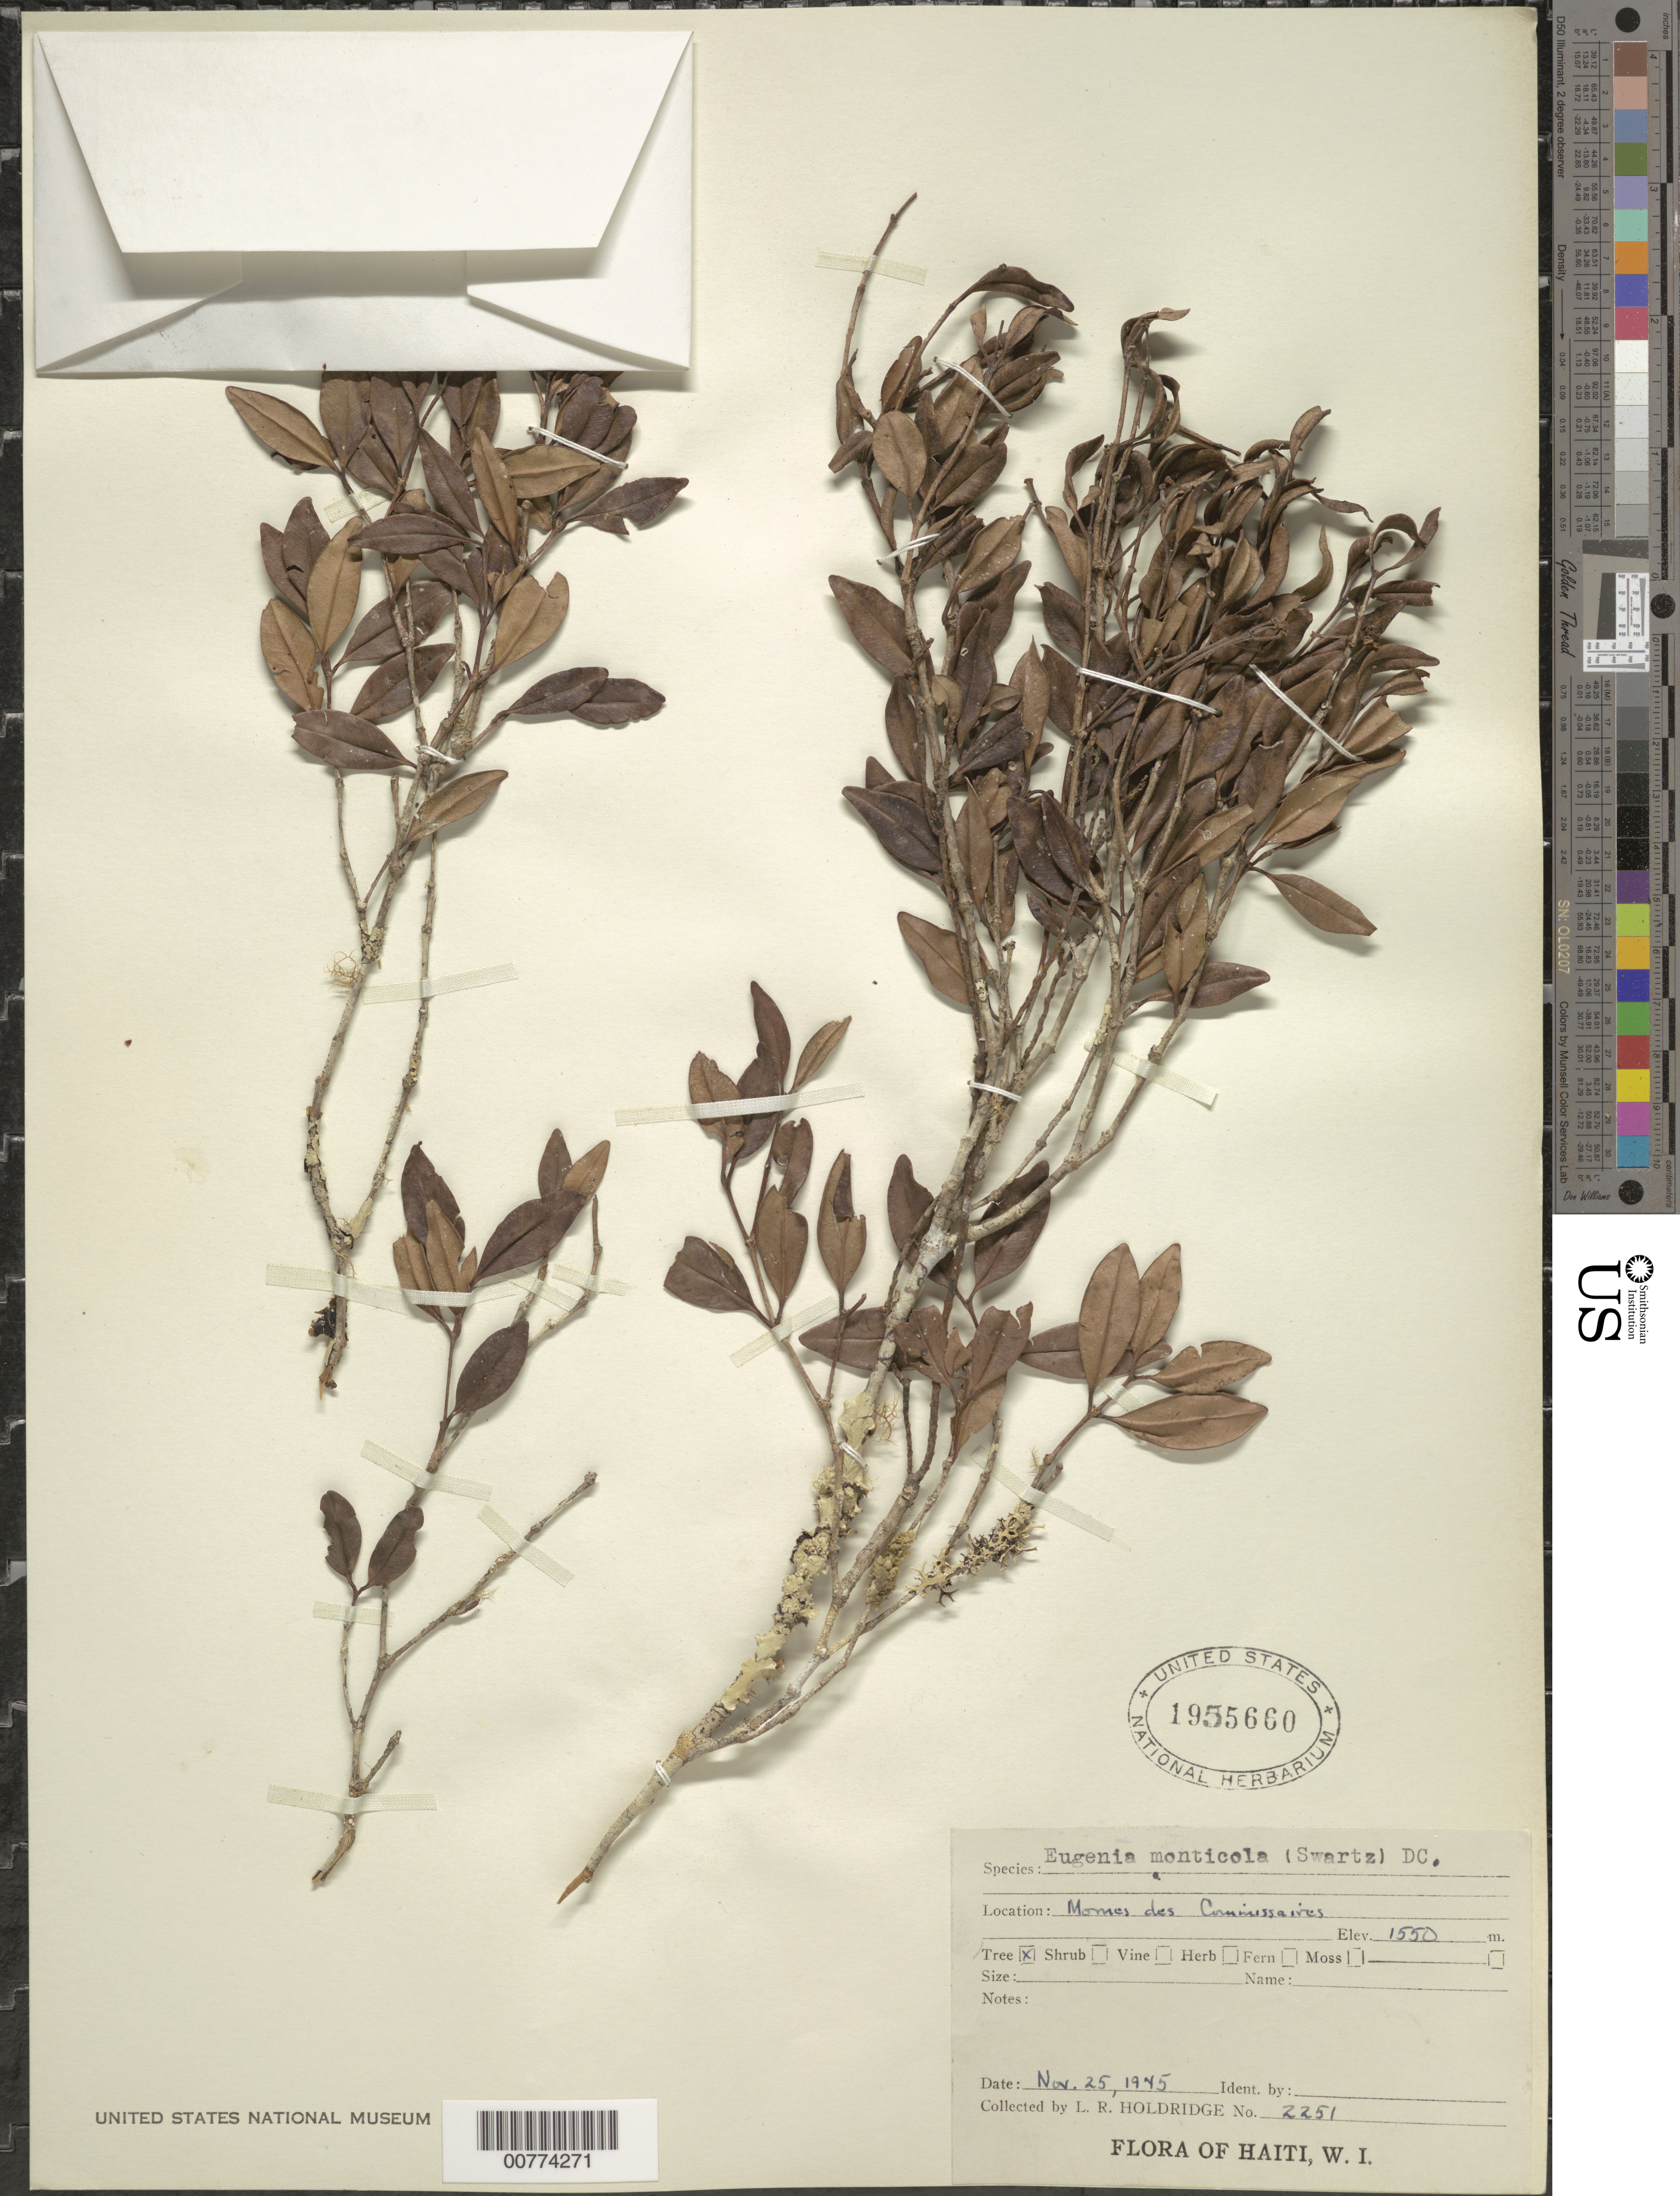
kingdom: Plantae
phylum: Tracheophyta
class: Magnoliopsida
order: Myrtales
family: Myrtaceae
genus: Eugenia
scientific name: Eugenia monticola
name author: (Sw.) DC.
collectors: L. Holdridge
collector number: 2251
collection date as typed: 25 Nov 1945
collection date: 1945-11-25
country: Haiti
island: Hispaniola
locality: Mornes des Commissares.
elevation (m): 1550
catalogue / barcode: US 1955660